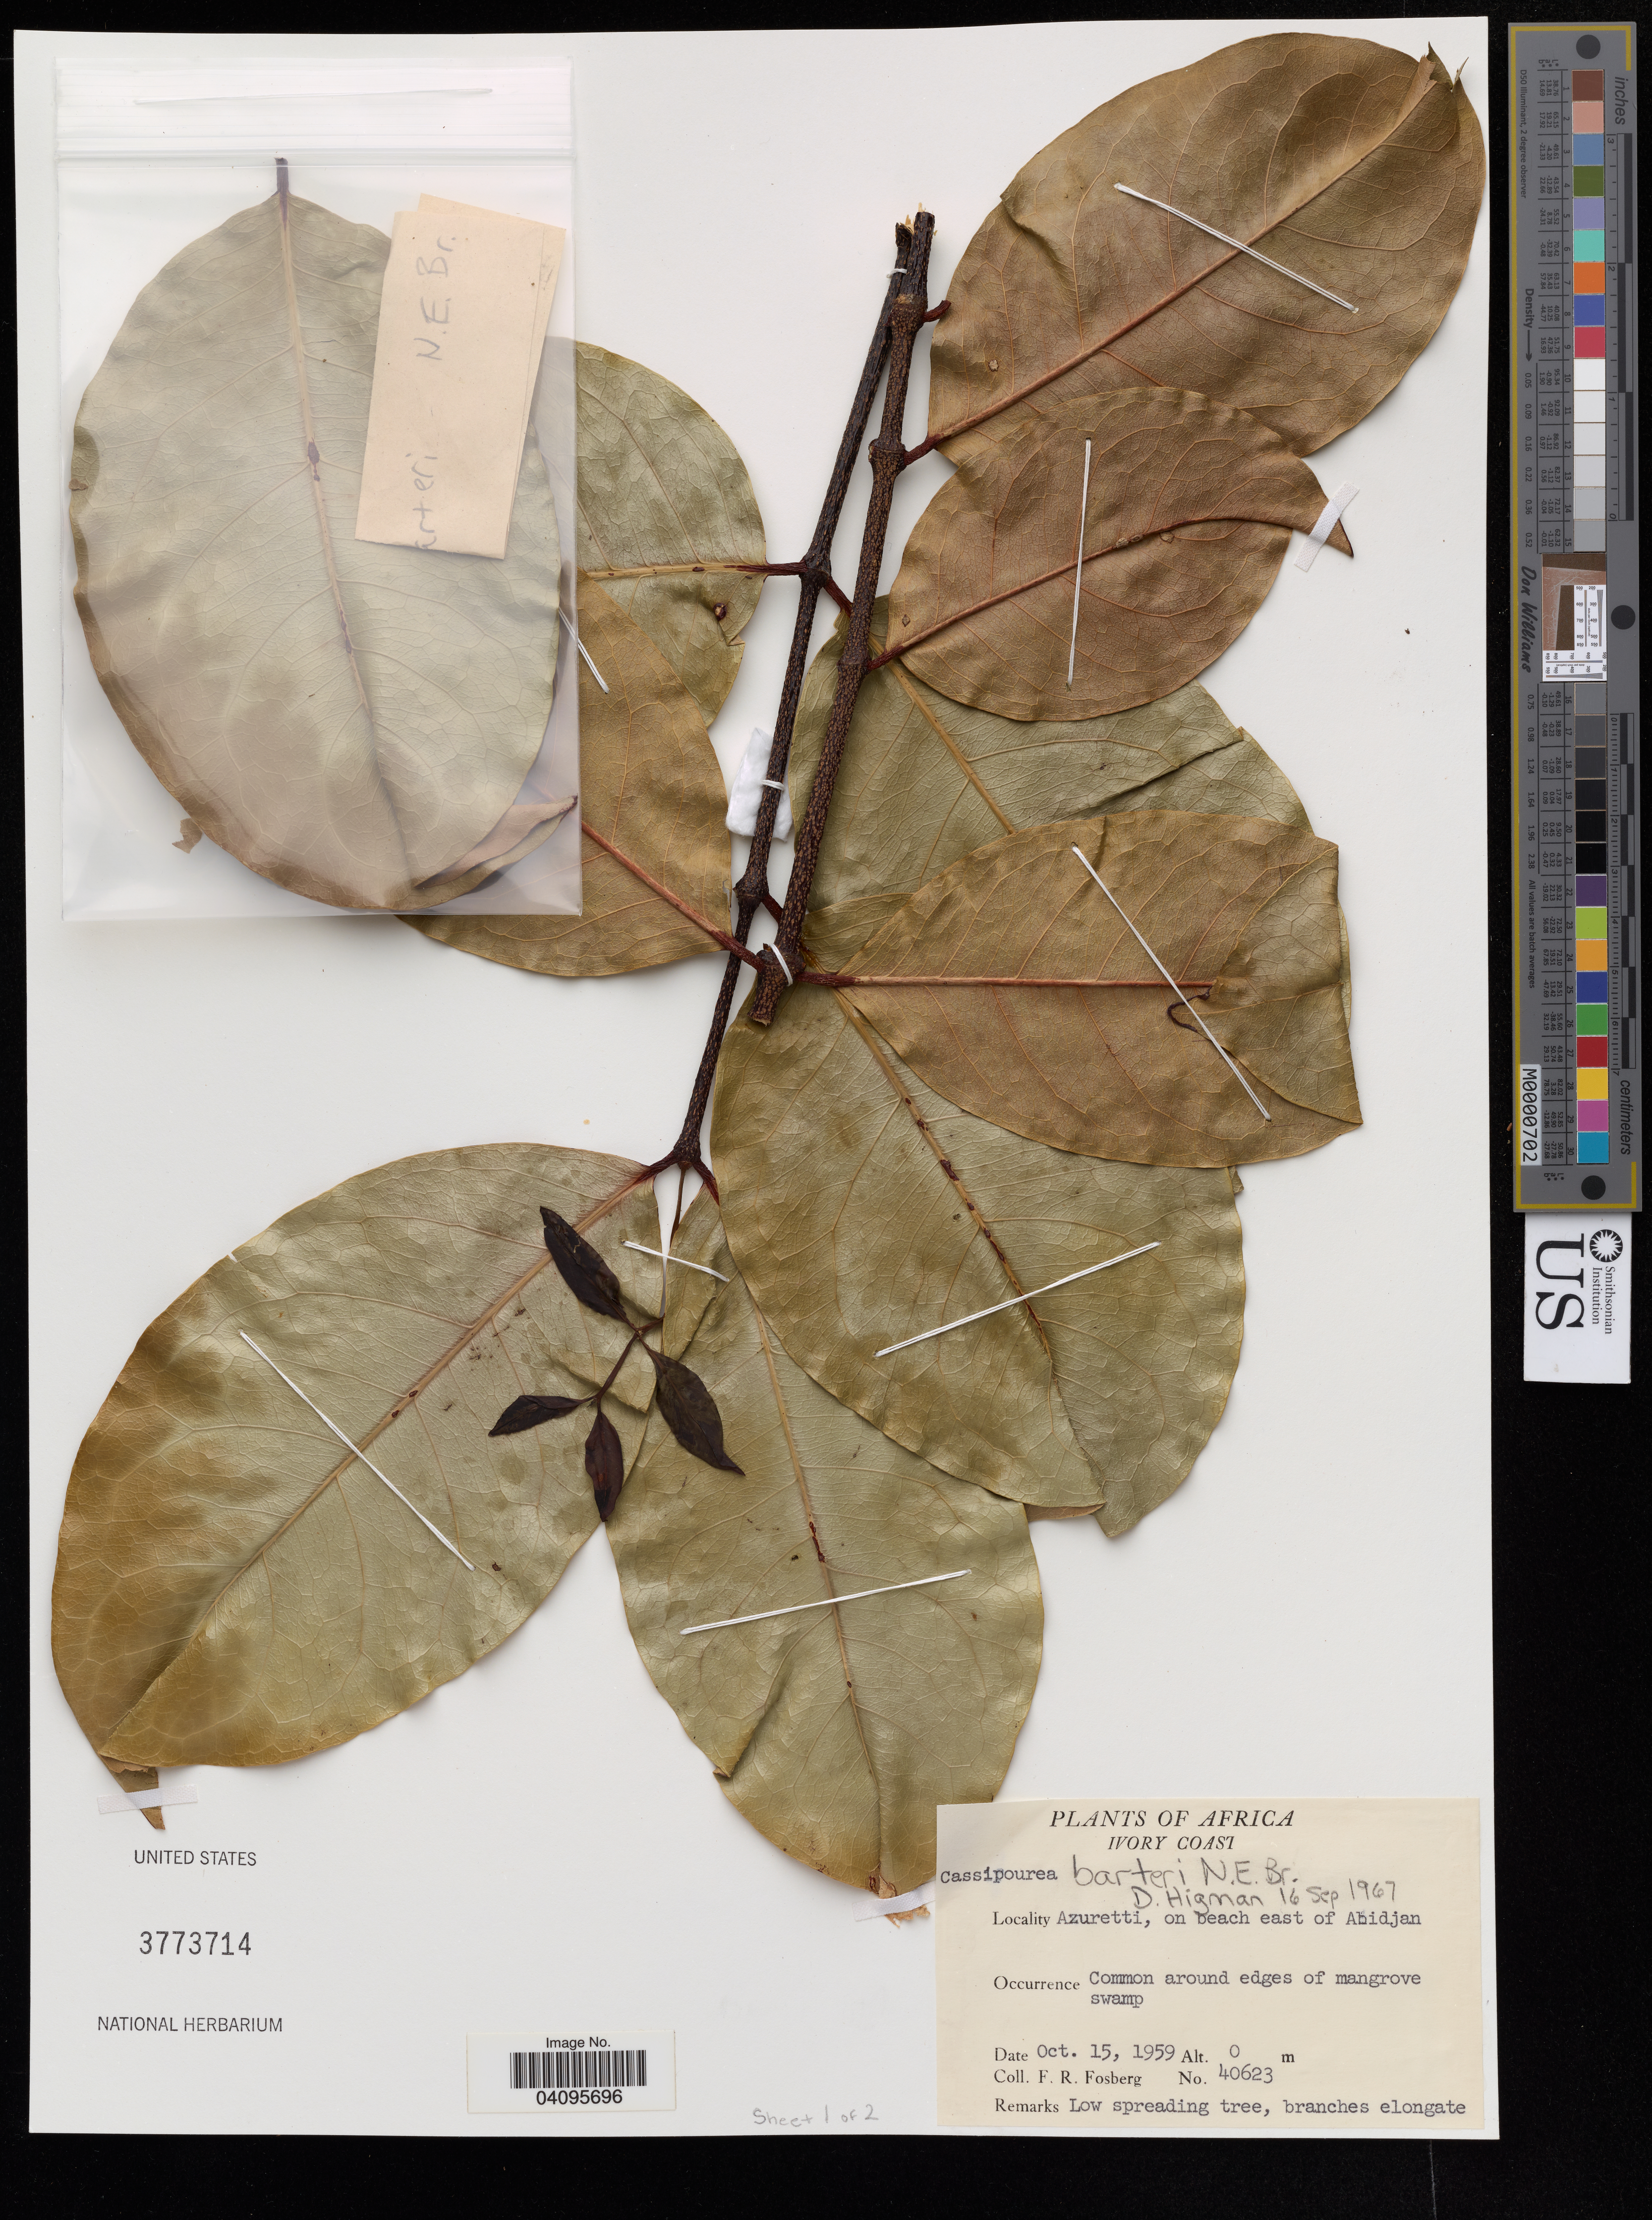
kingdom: Plantae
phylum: Tracheophyta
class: Magnoliopsida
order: Malpighiales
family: Rhizophoraceae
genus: Cassipourea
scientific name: Cassipourea barteri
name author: (Hook. f.) N.E. Br.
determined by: Higman, D.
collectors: F. R. Fosberg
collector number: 40623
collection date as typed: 10/15/1959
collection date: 1959-10-15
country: Ivory Coast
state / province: Lagunes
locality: Azuretti, on beach east of Abidjan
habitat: Edges of swamp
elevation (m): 0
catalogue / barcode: US 3773714